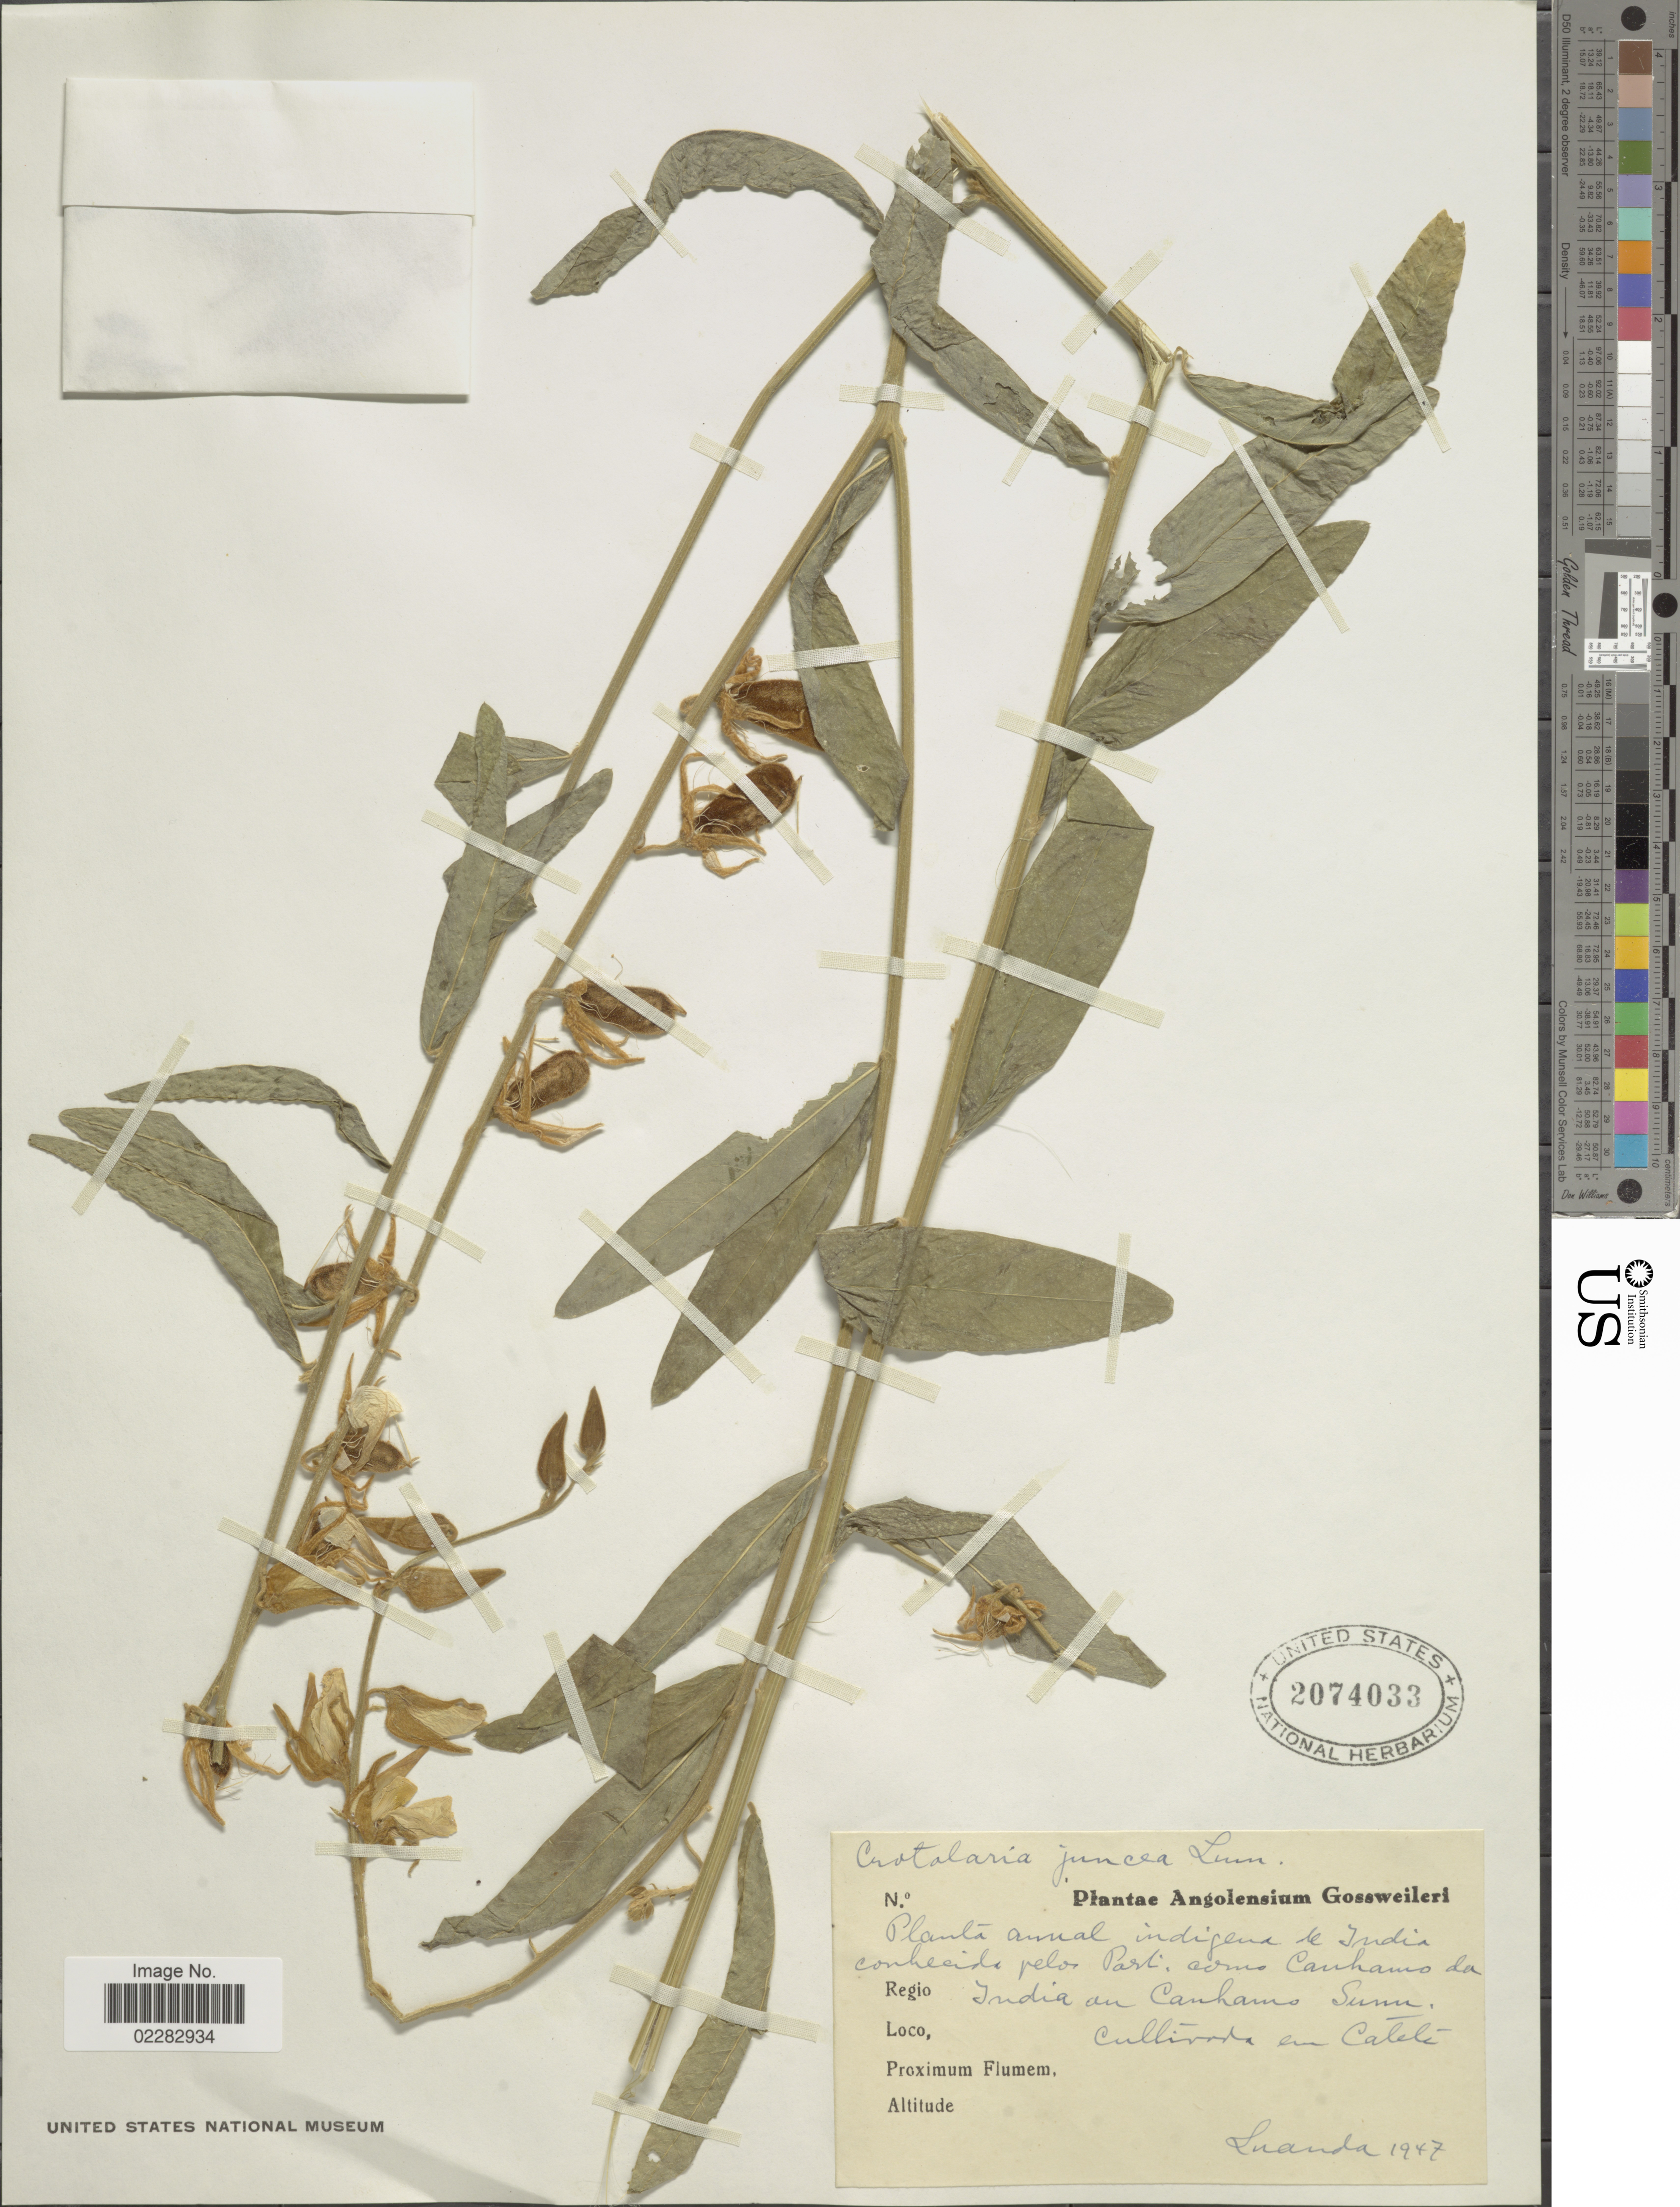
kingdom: Plantae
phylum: Tracheophyta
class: Magnoliopsida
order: Fabales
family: Fabaceae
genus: Crotalaria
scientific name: Crotalaria juncea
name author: L.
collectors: -. Gossweiler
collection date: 1947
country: Angola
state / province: Luanda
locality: cultivada en Catete.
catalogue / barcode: US 2074033